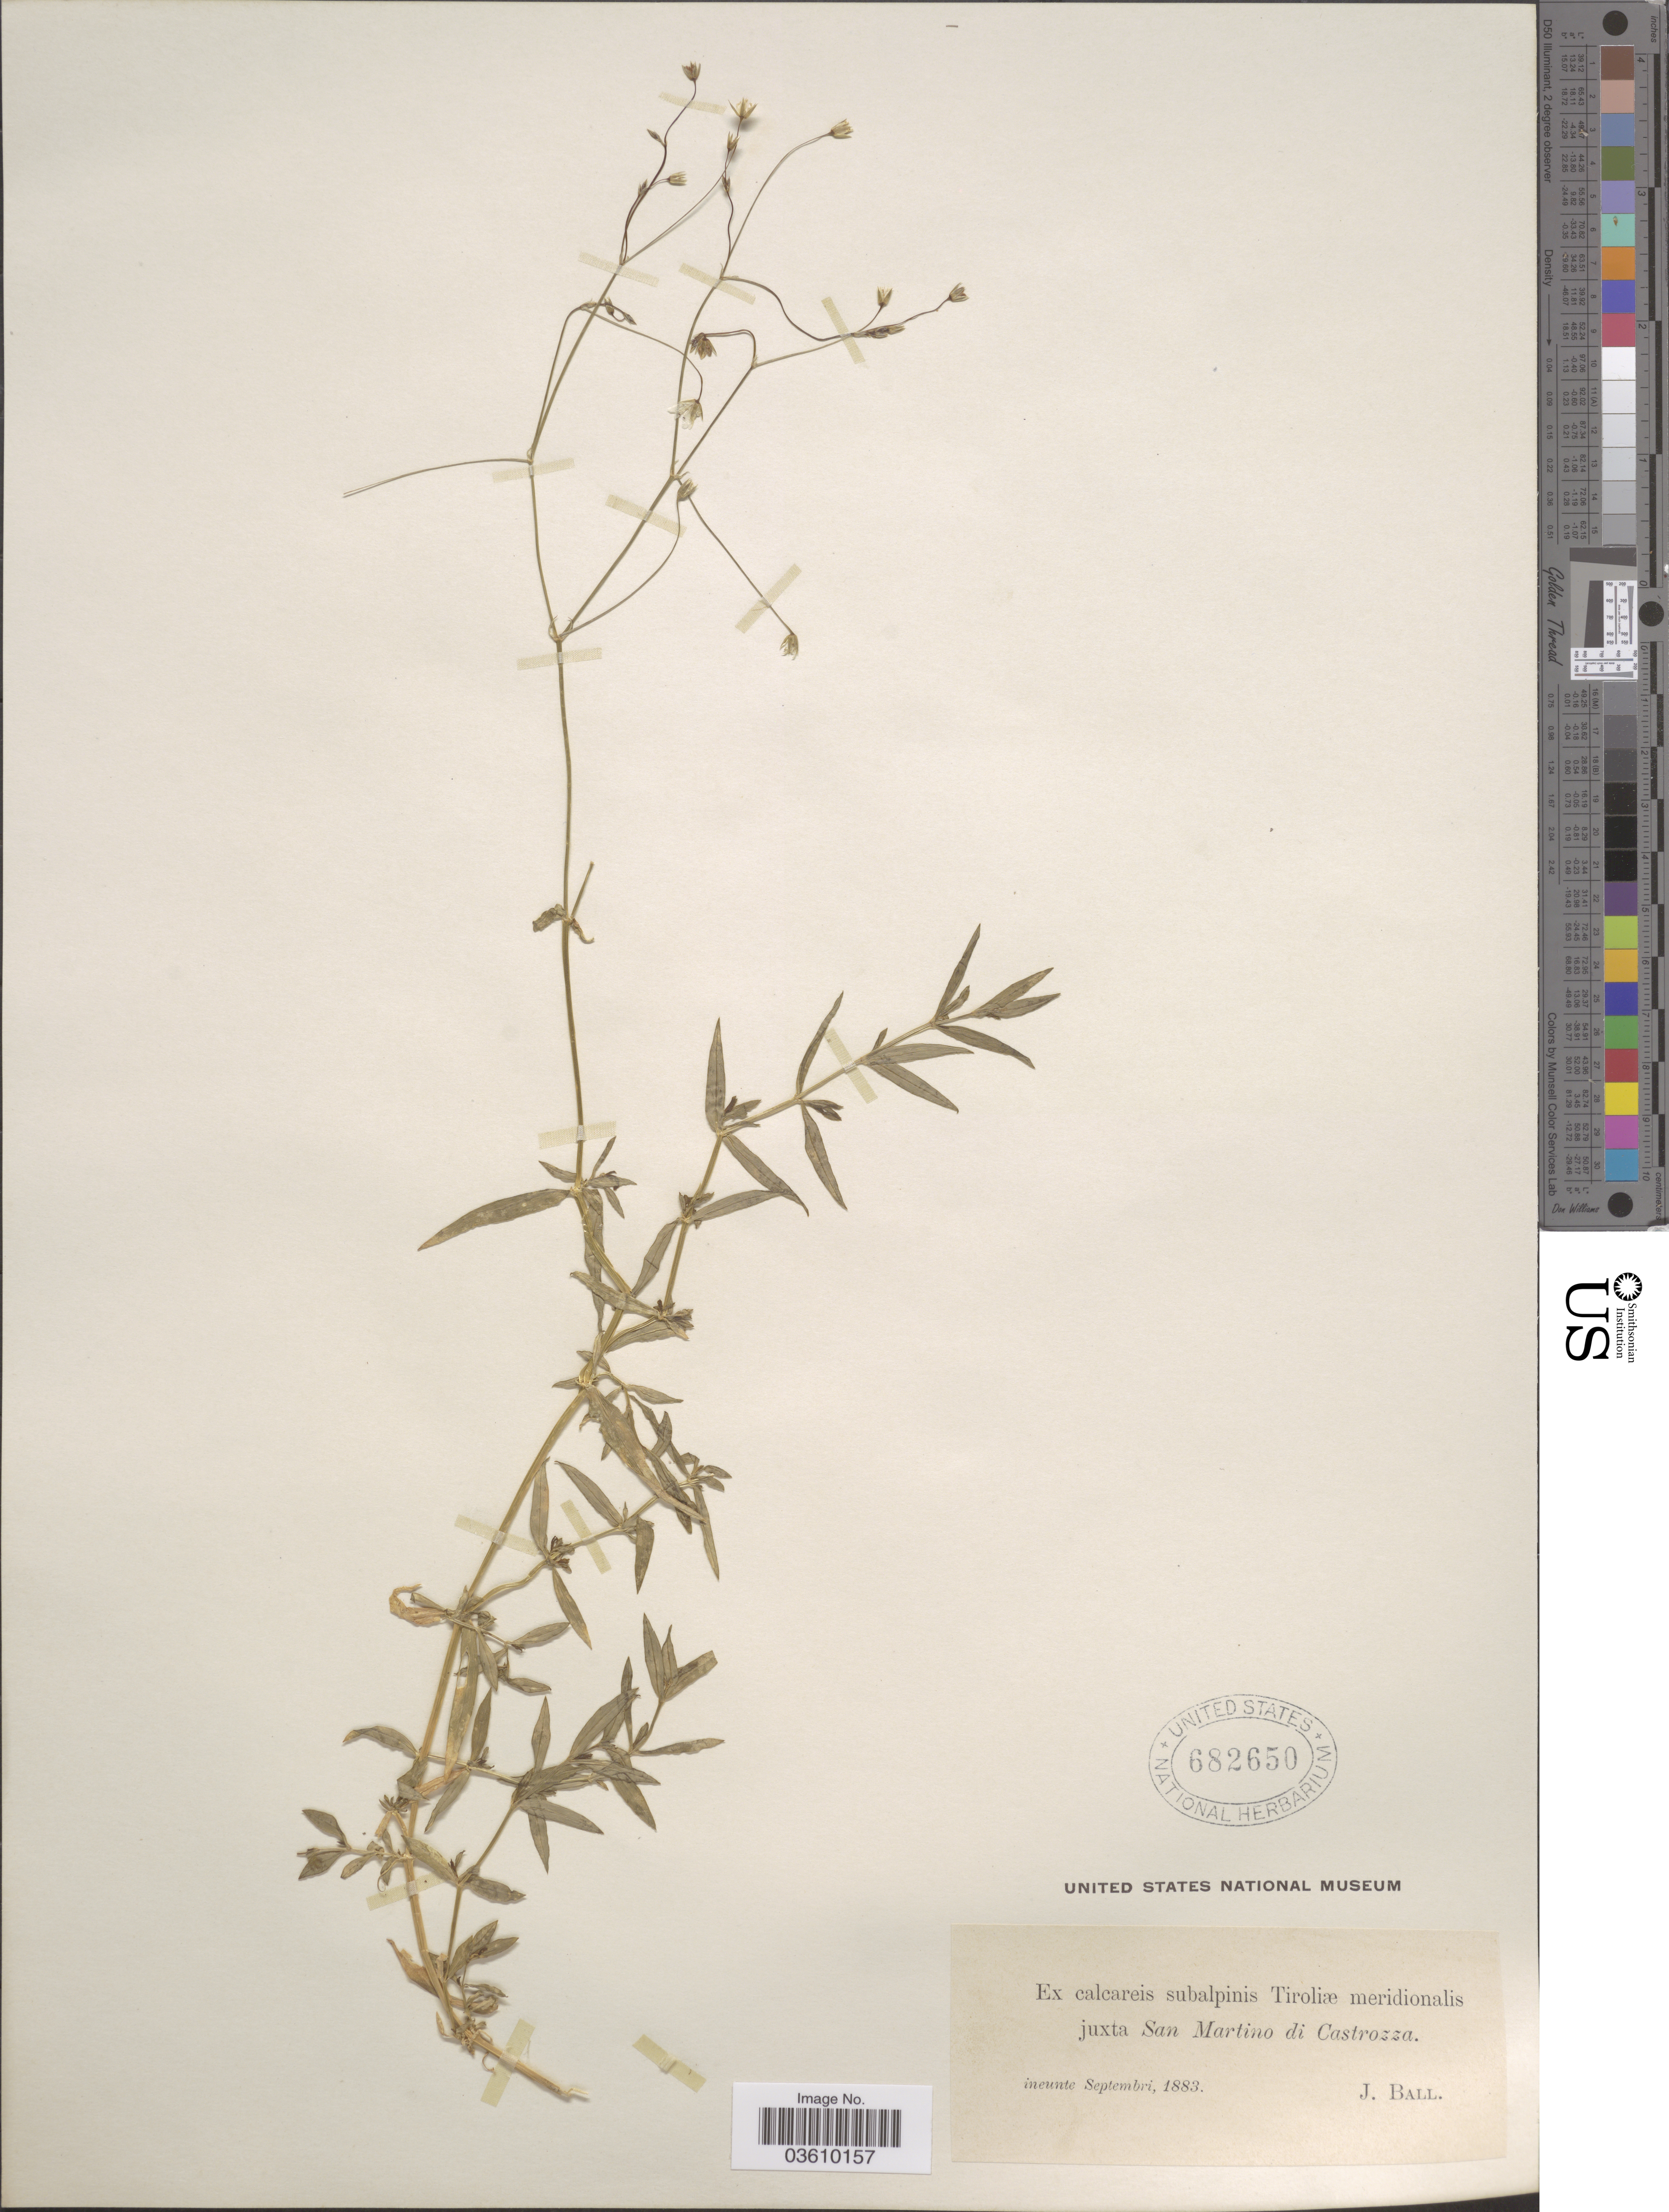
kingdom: Plantae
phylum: Tracheophyta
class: Magnoliopsida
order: Caryophyllales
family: Caryophyllaceae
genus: Stellaria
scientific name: Stellaria sp.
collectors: J. Ball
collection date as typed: ineunte Septembri, 1883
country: Italy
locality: Ex calcareis subalpinis Tiroliæ meridionalis juxta San Martino di Castrozza.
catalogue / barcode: US 682650